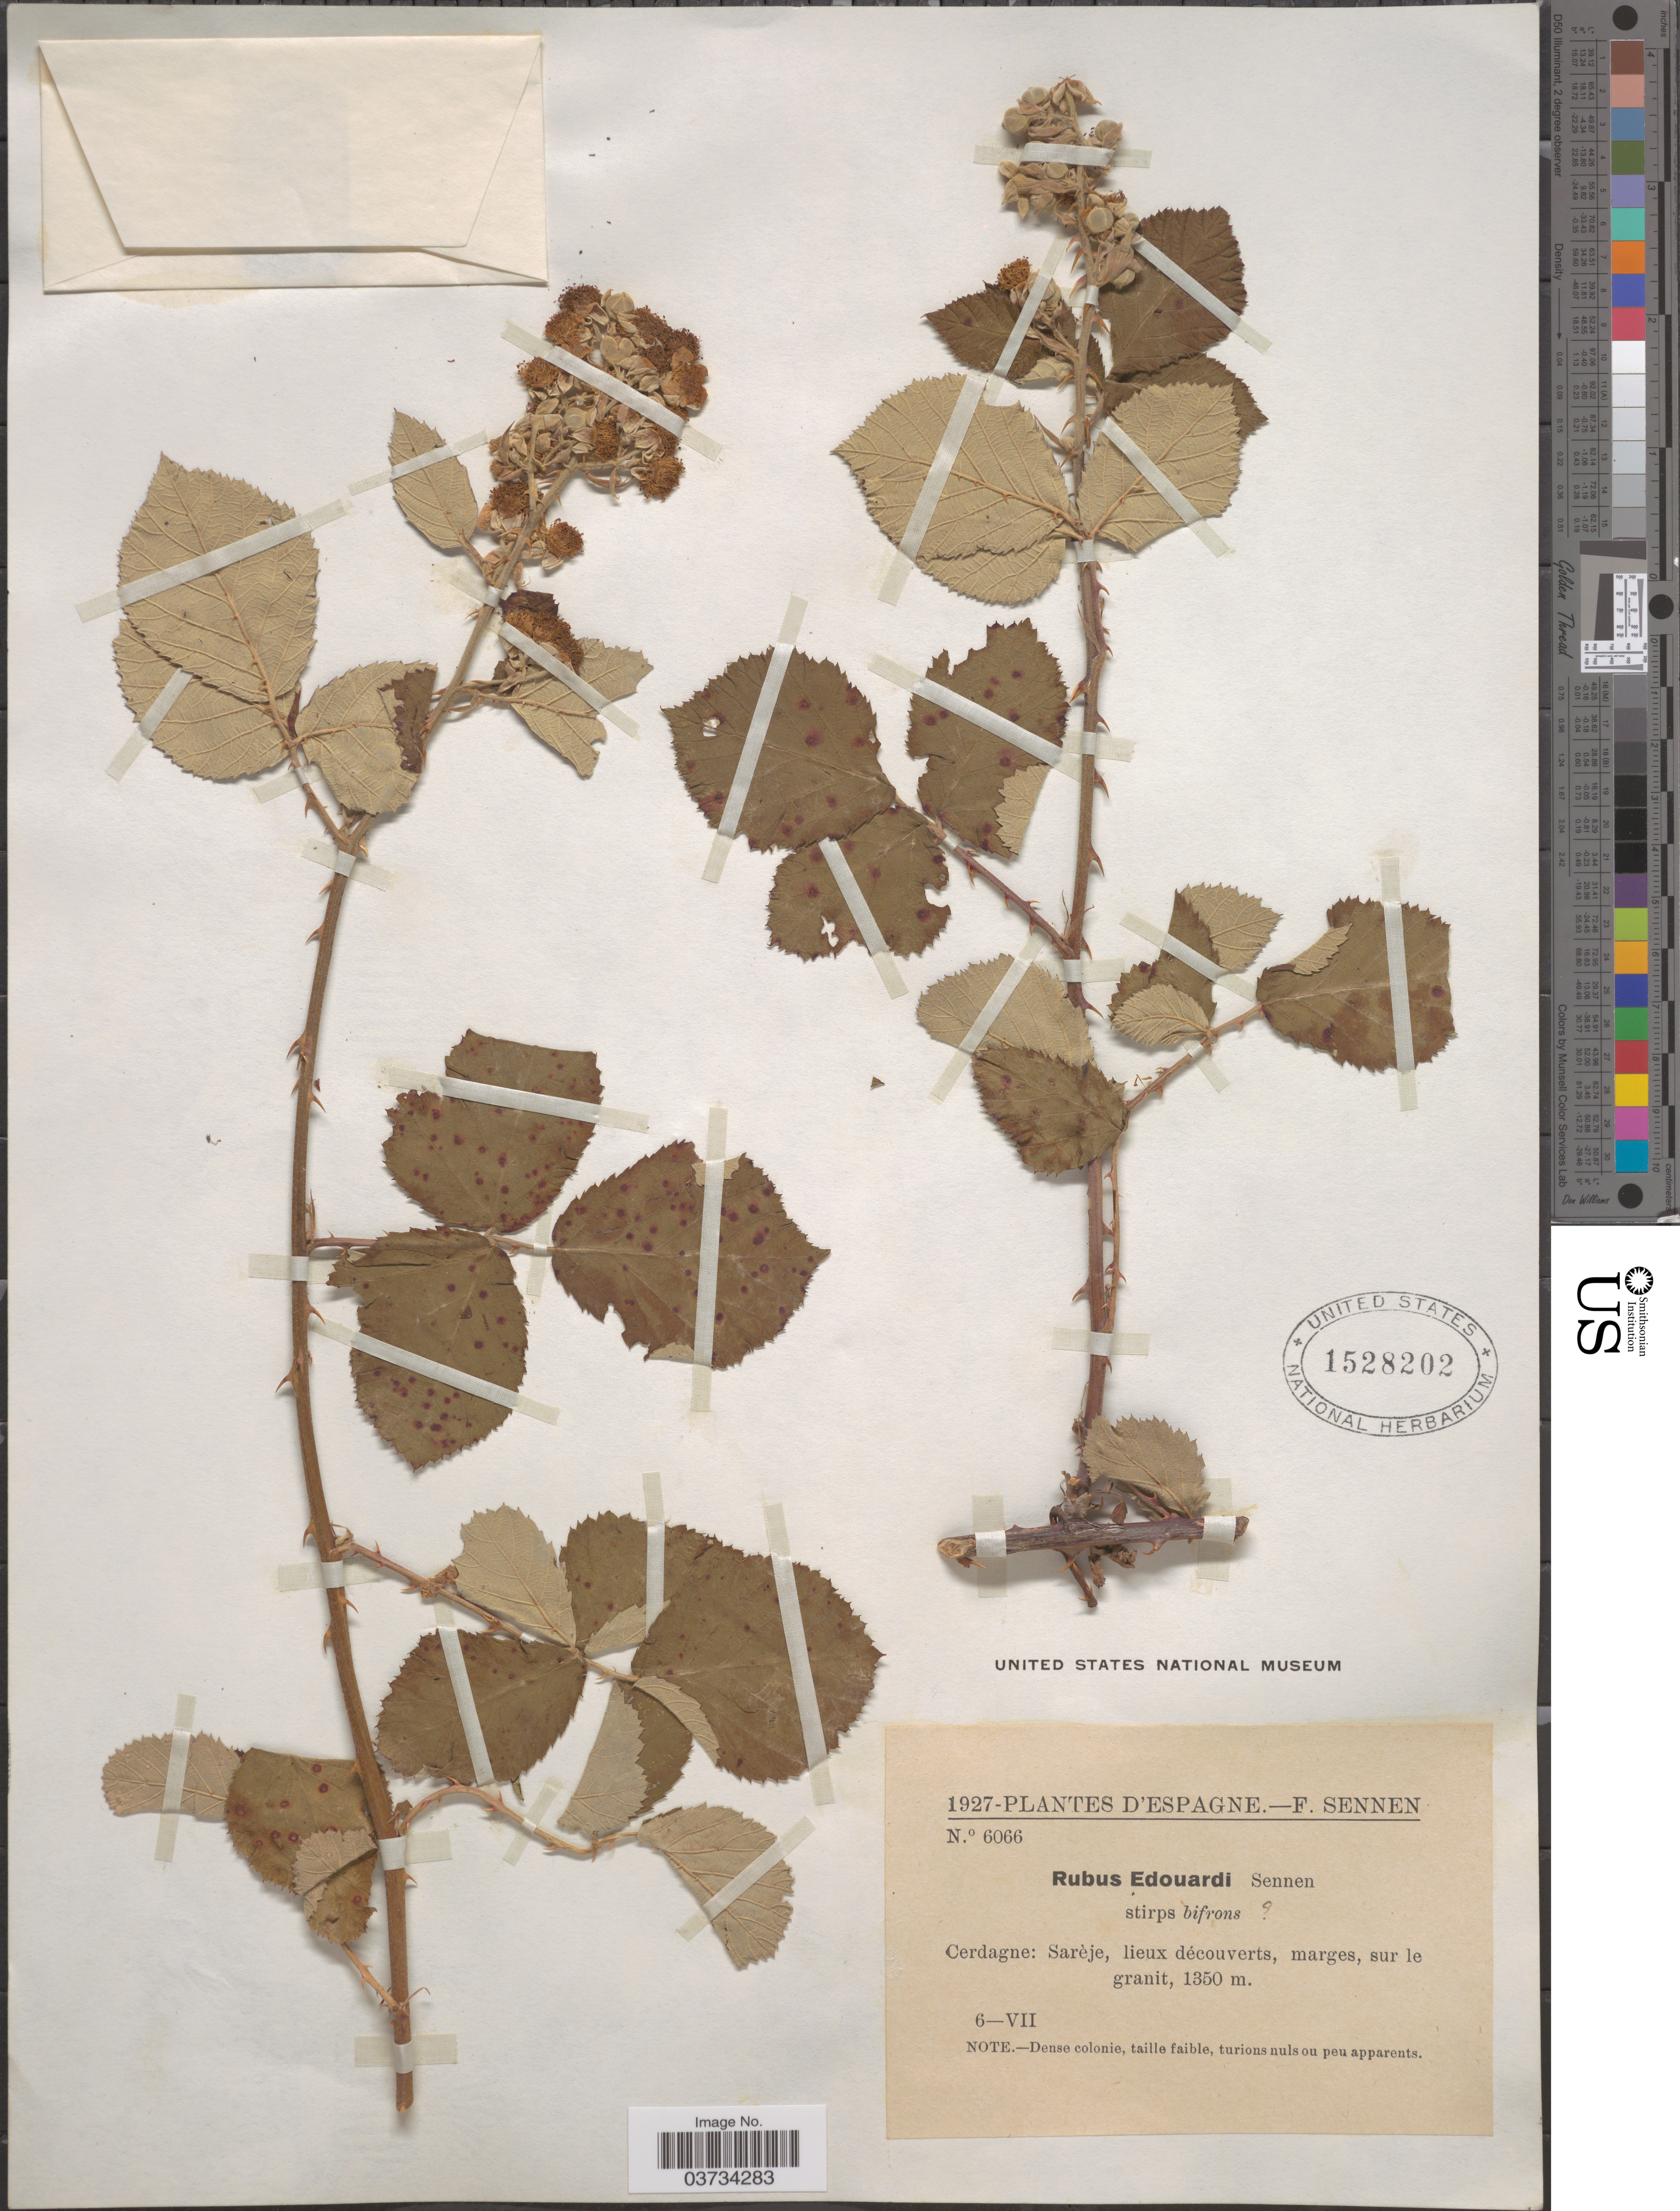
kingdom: Plantae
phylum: Tracheophyta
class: Magnoliopsida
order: Rosales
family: Rosaceae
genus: Rubus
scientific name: Rubus edouardi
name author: Sennen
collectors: E. Sennen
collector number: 6066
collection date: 1927-07-06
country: Spain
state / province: Islas Baleares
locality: D'Espagne. Cerdagne: Sarèje.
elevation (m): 1350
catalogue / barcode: US 1528202